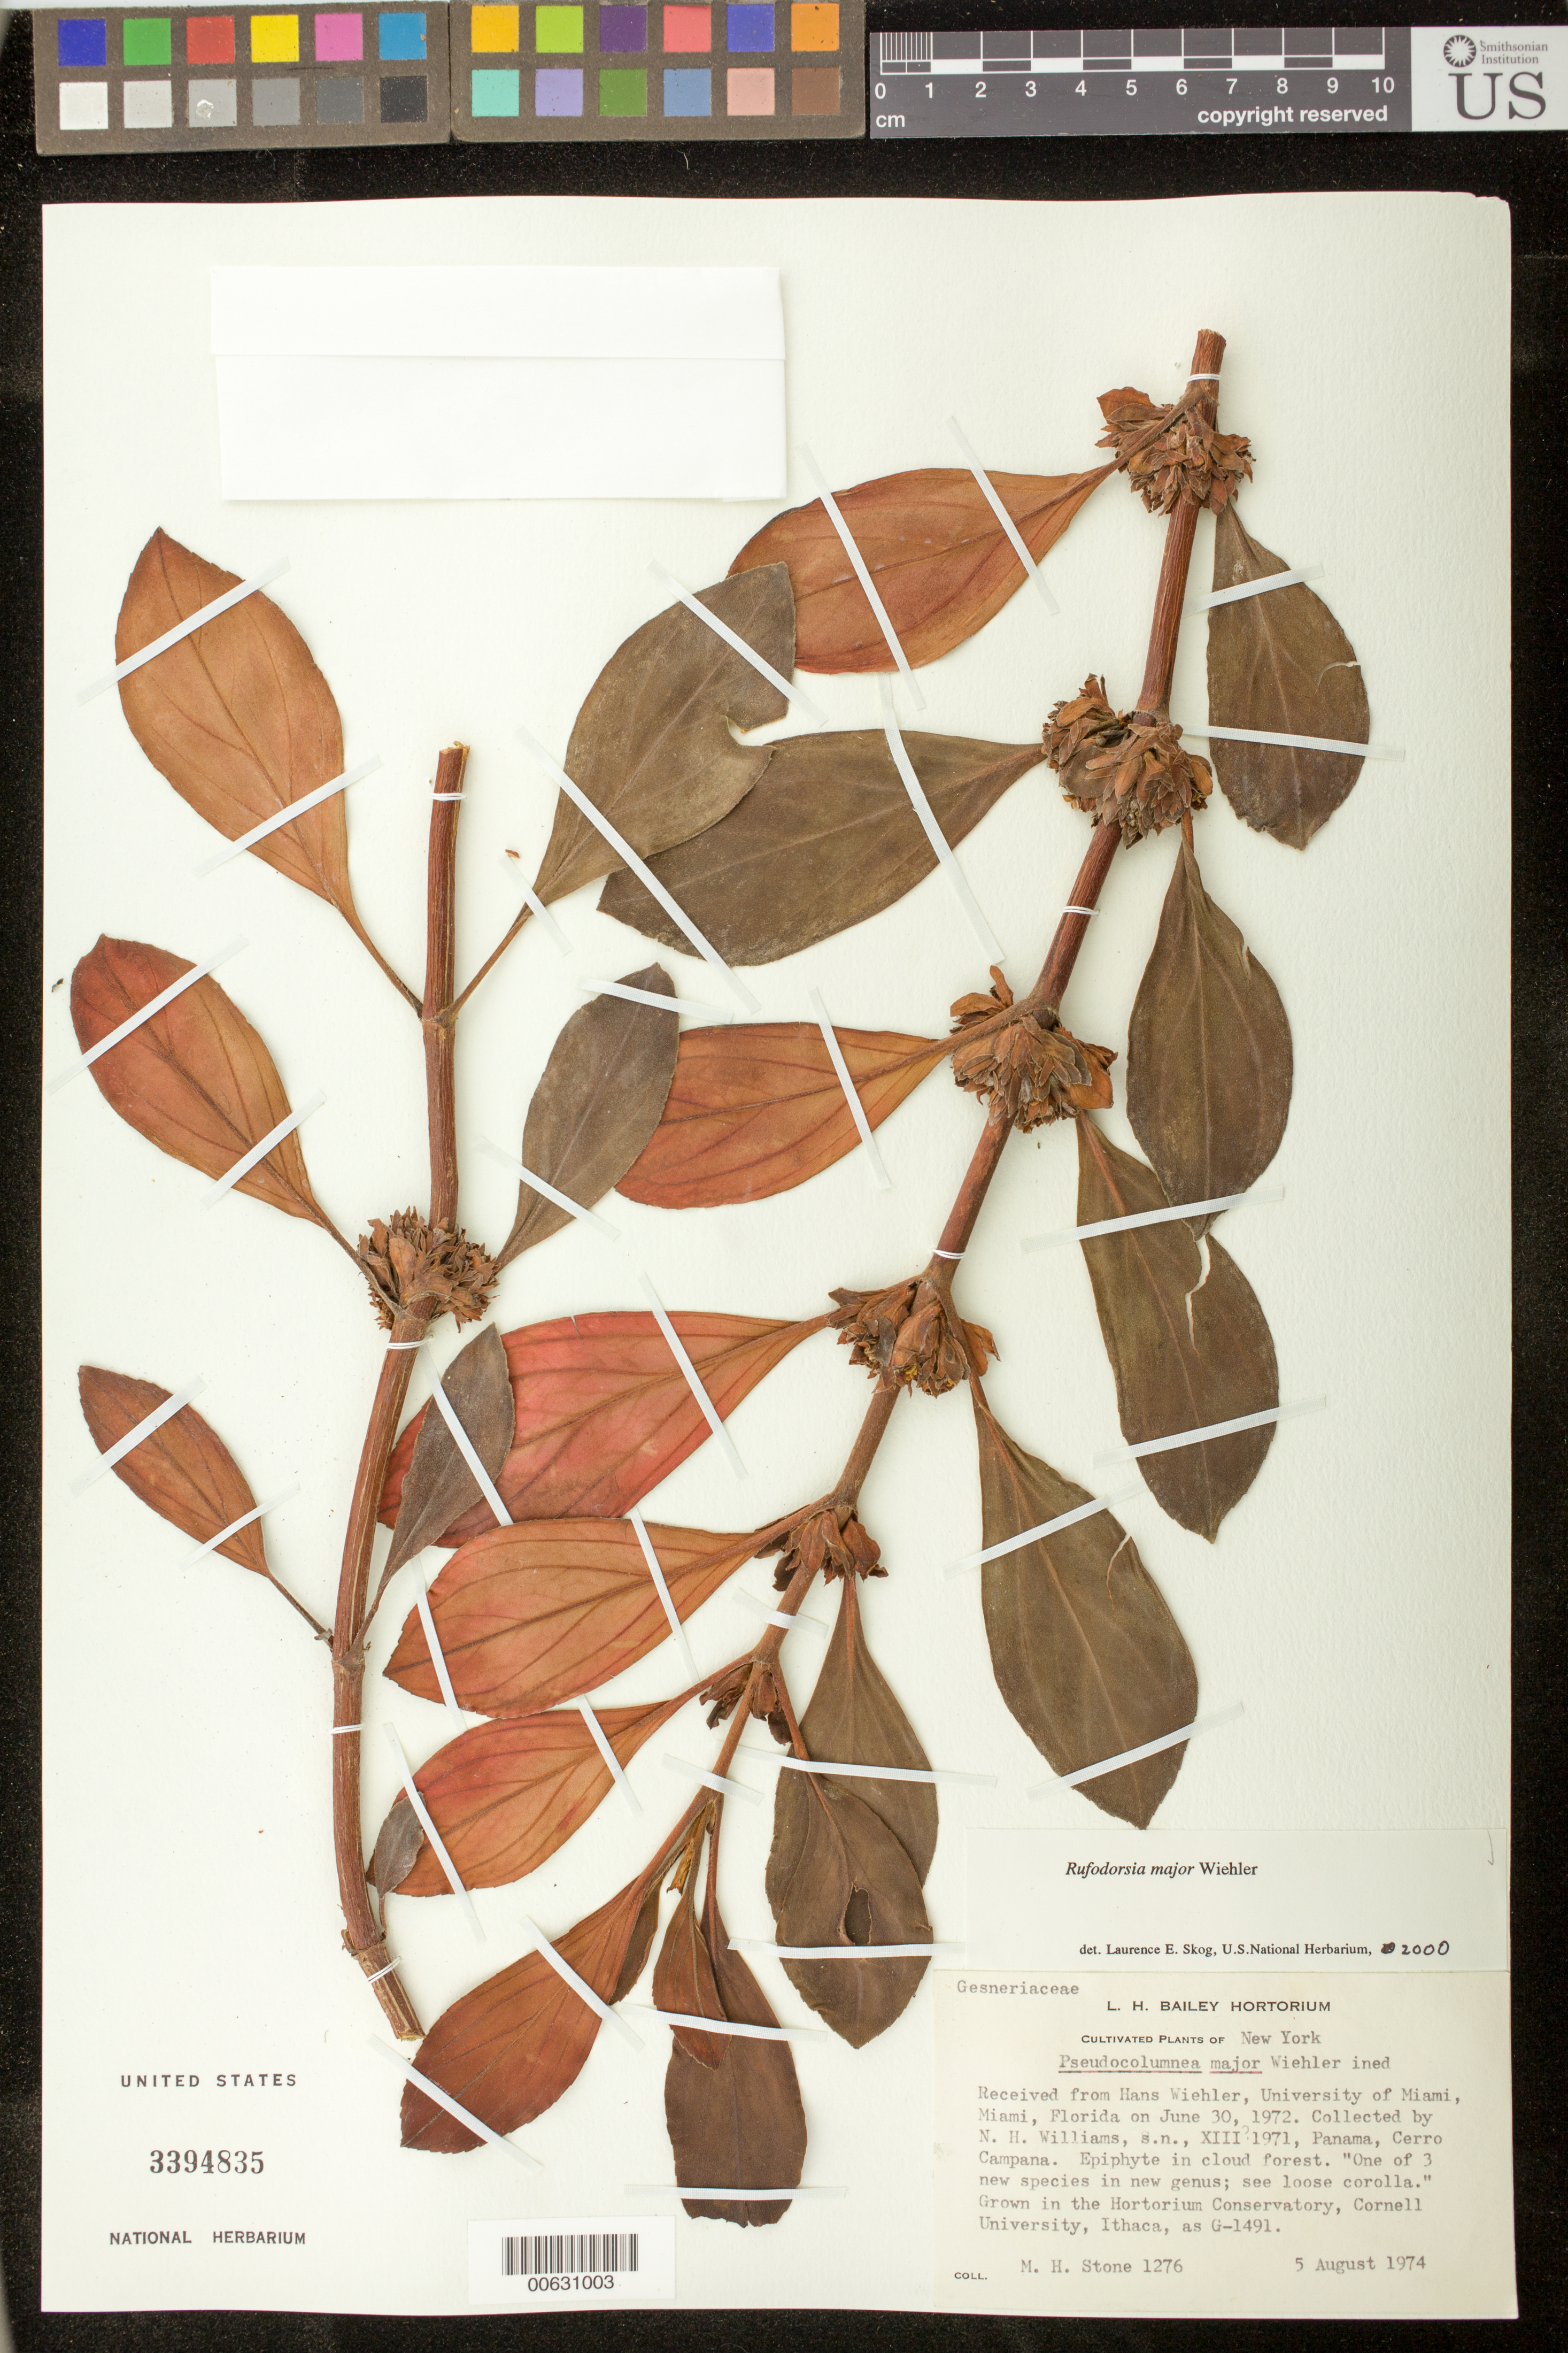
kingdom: Plantae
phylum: Tracheophyta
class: Magnoliopsida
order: Lamiales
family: Gesneriaceae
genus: Rufodorsia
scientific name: Rufodorsia major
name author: Wiehler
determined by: Skog, Laurence E.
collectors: M. Stone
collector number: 1276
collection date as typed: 05 Aug 1974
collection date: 1974-08-05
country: Panama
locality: Grown in the Hortorium Conservatory, Cornell University, Ithaca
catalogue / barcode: US 3394835